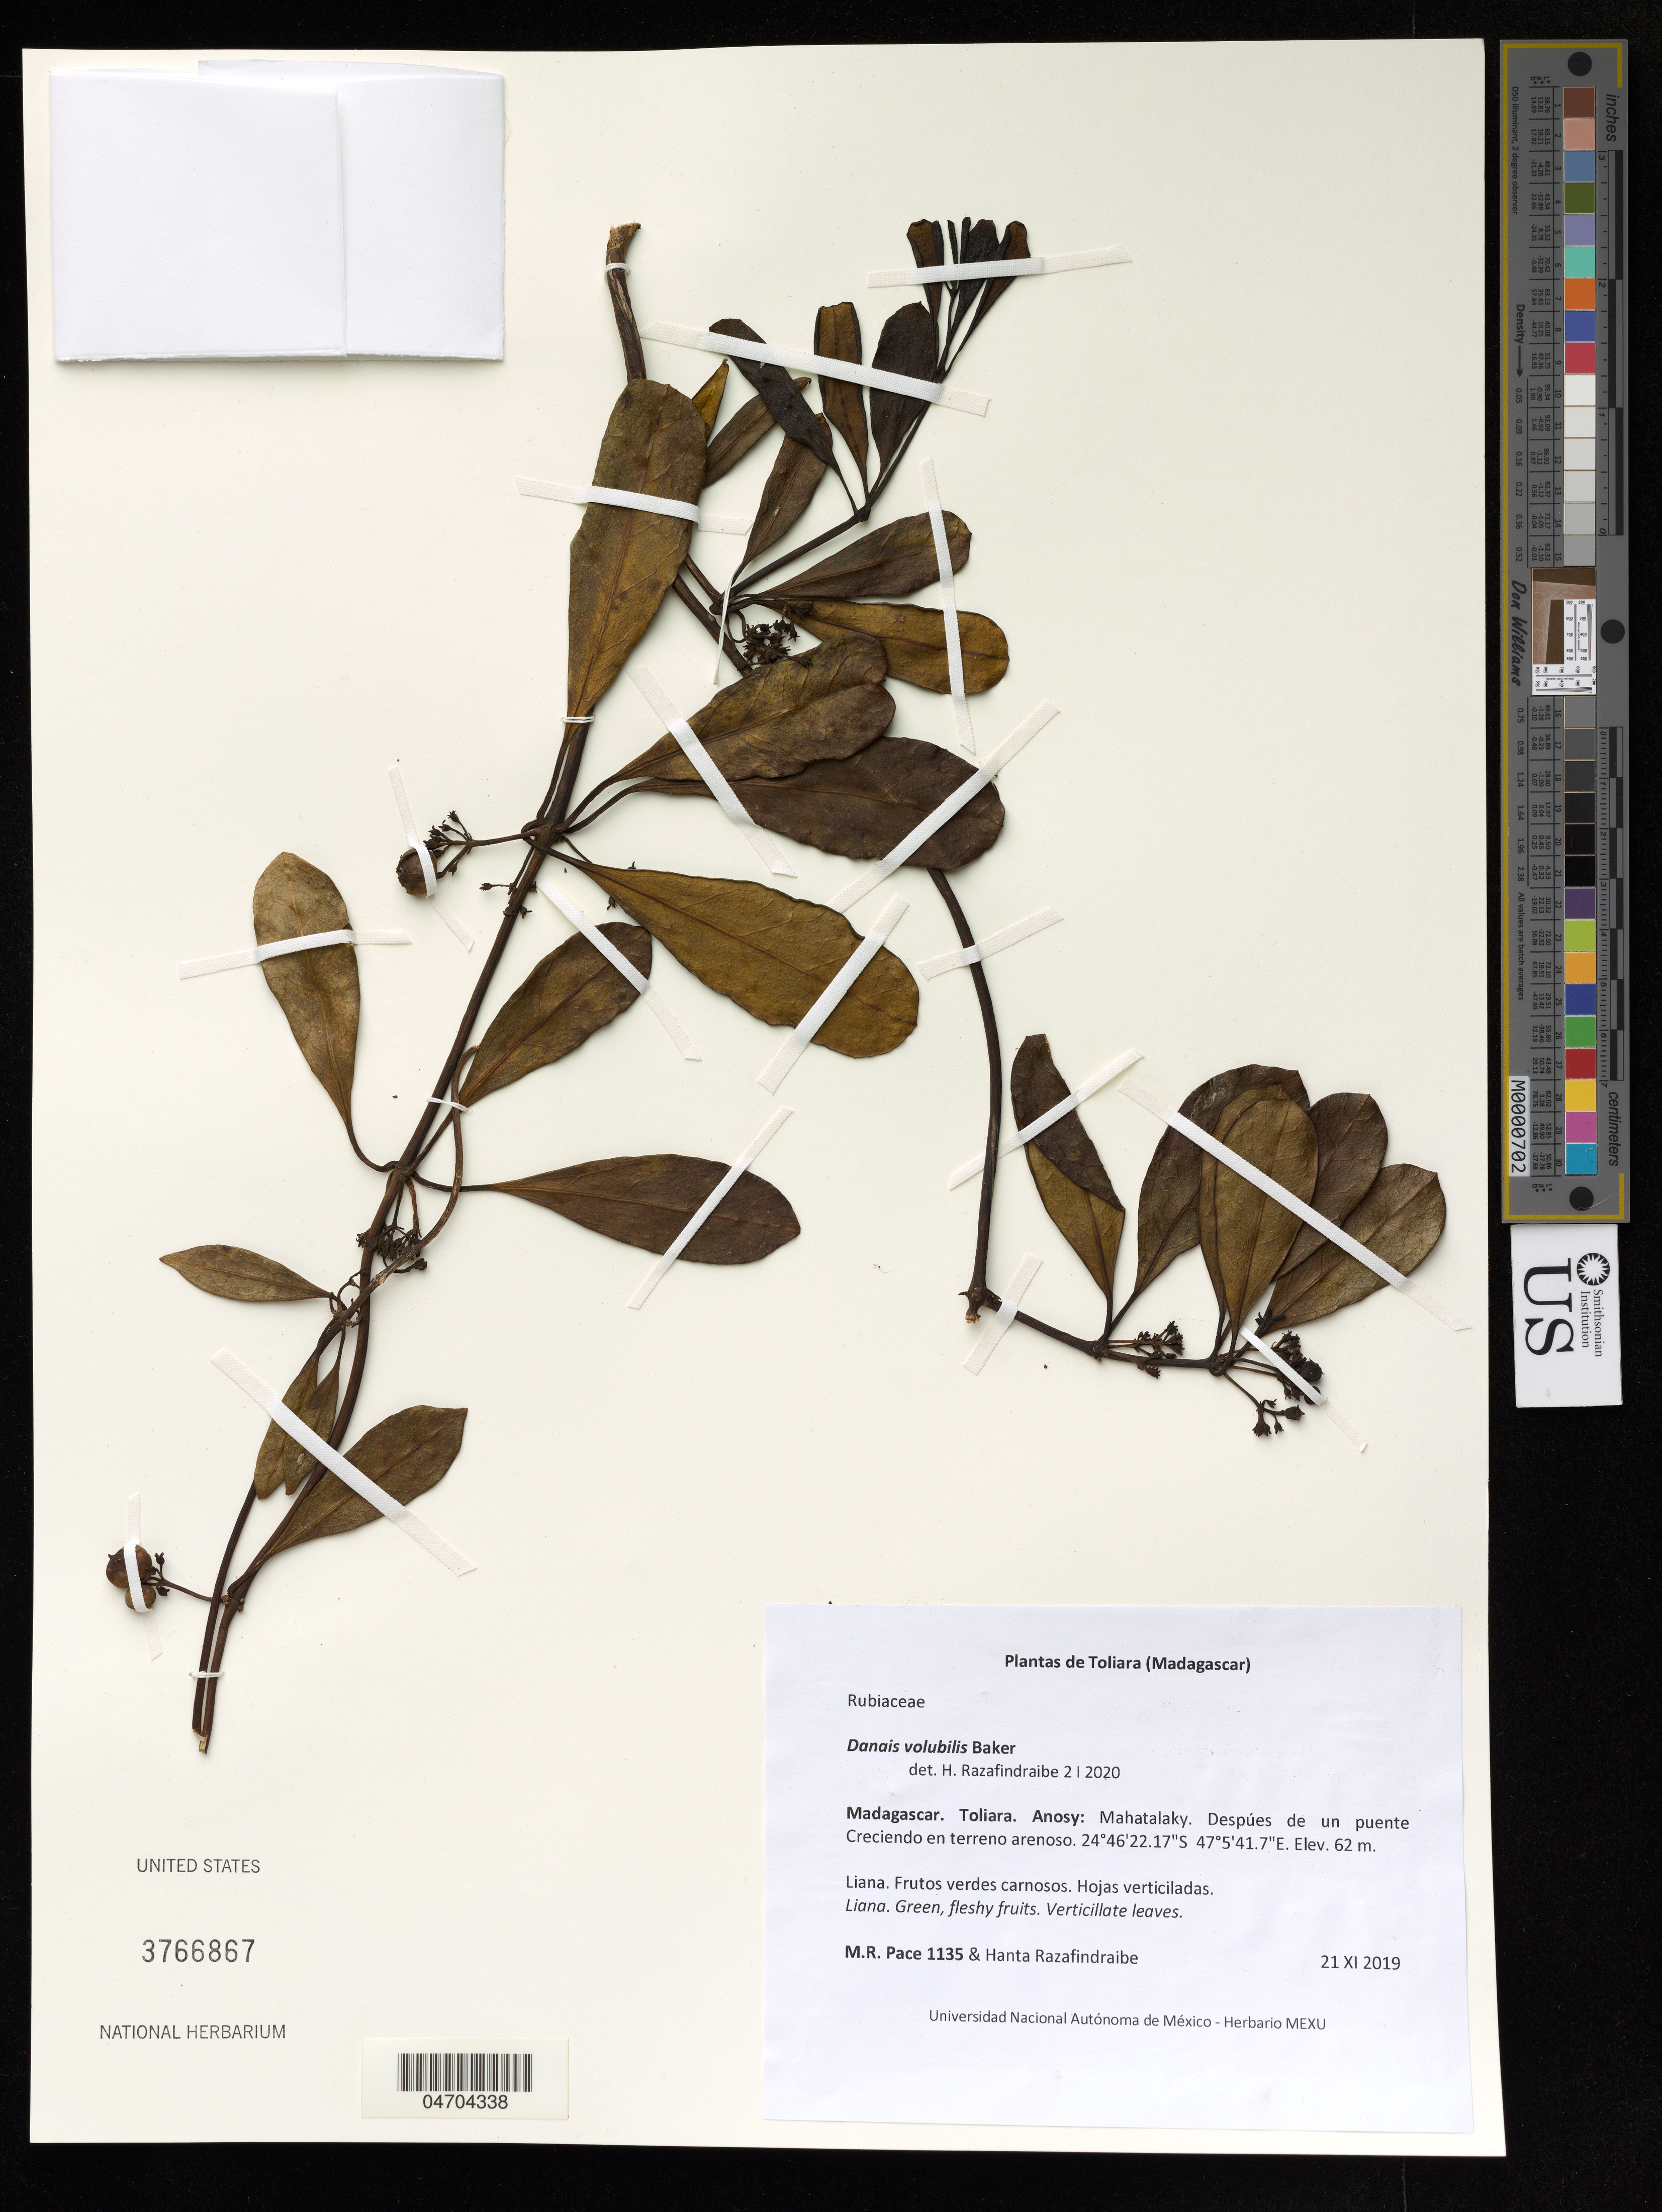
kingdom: Plantae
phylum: Tracheophyta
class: Magnoliopsida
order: Gentianales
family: Rubiaceae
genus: Danais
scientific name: Danais volubilis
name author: (Poir.) Pers.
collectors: M. Rodrigo Pace & H. Razafindraibe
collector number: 1135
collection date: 2019-11-21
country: Madagascar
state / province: Toliara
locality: Anosy: Mahatalaky. Despúes de un puente Creciendo en terreno arenoso.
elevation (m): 62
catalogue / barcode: US 3766867